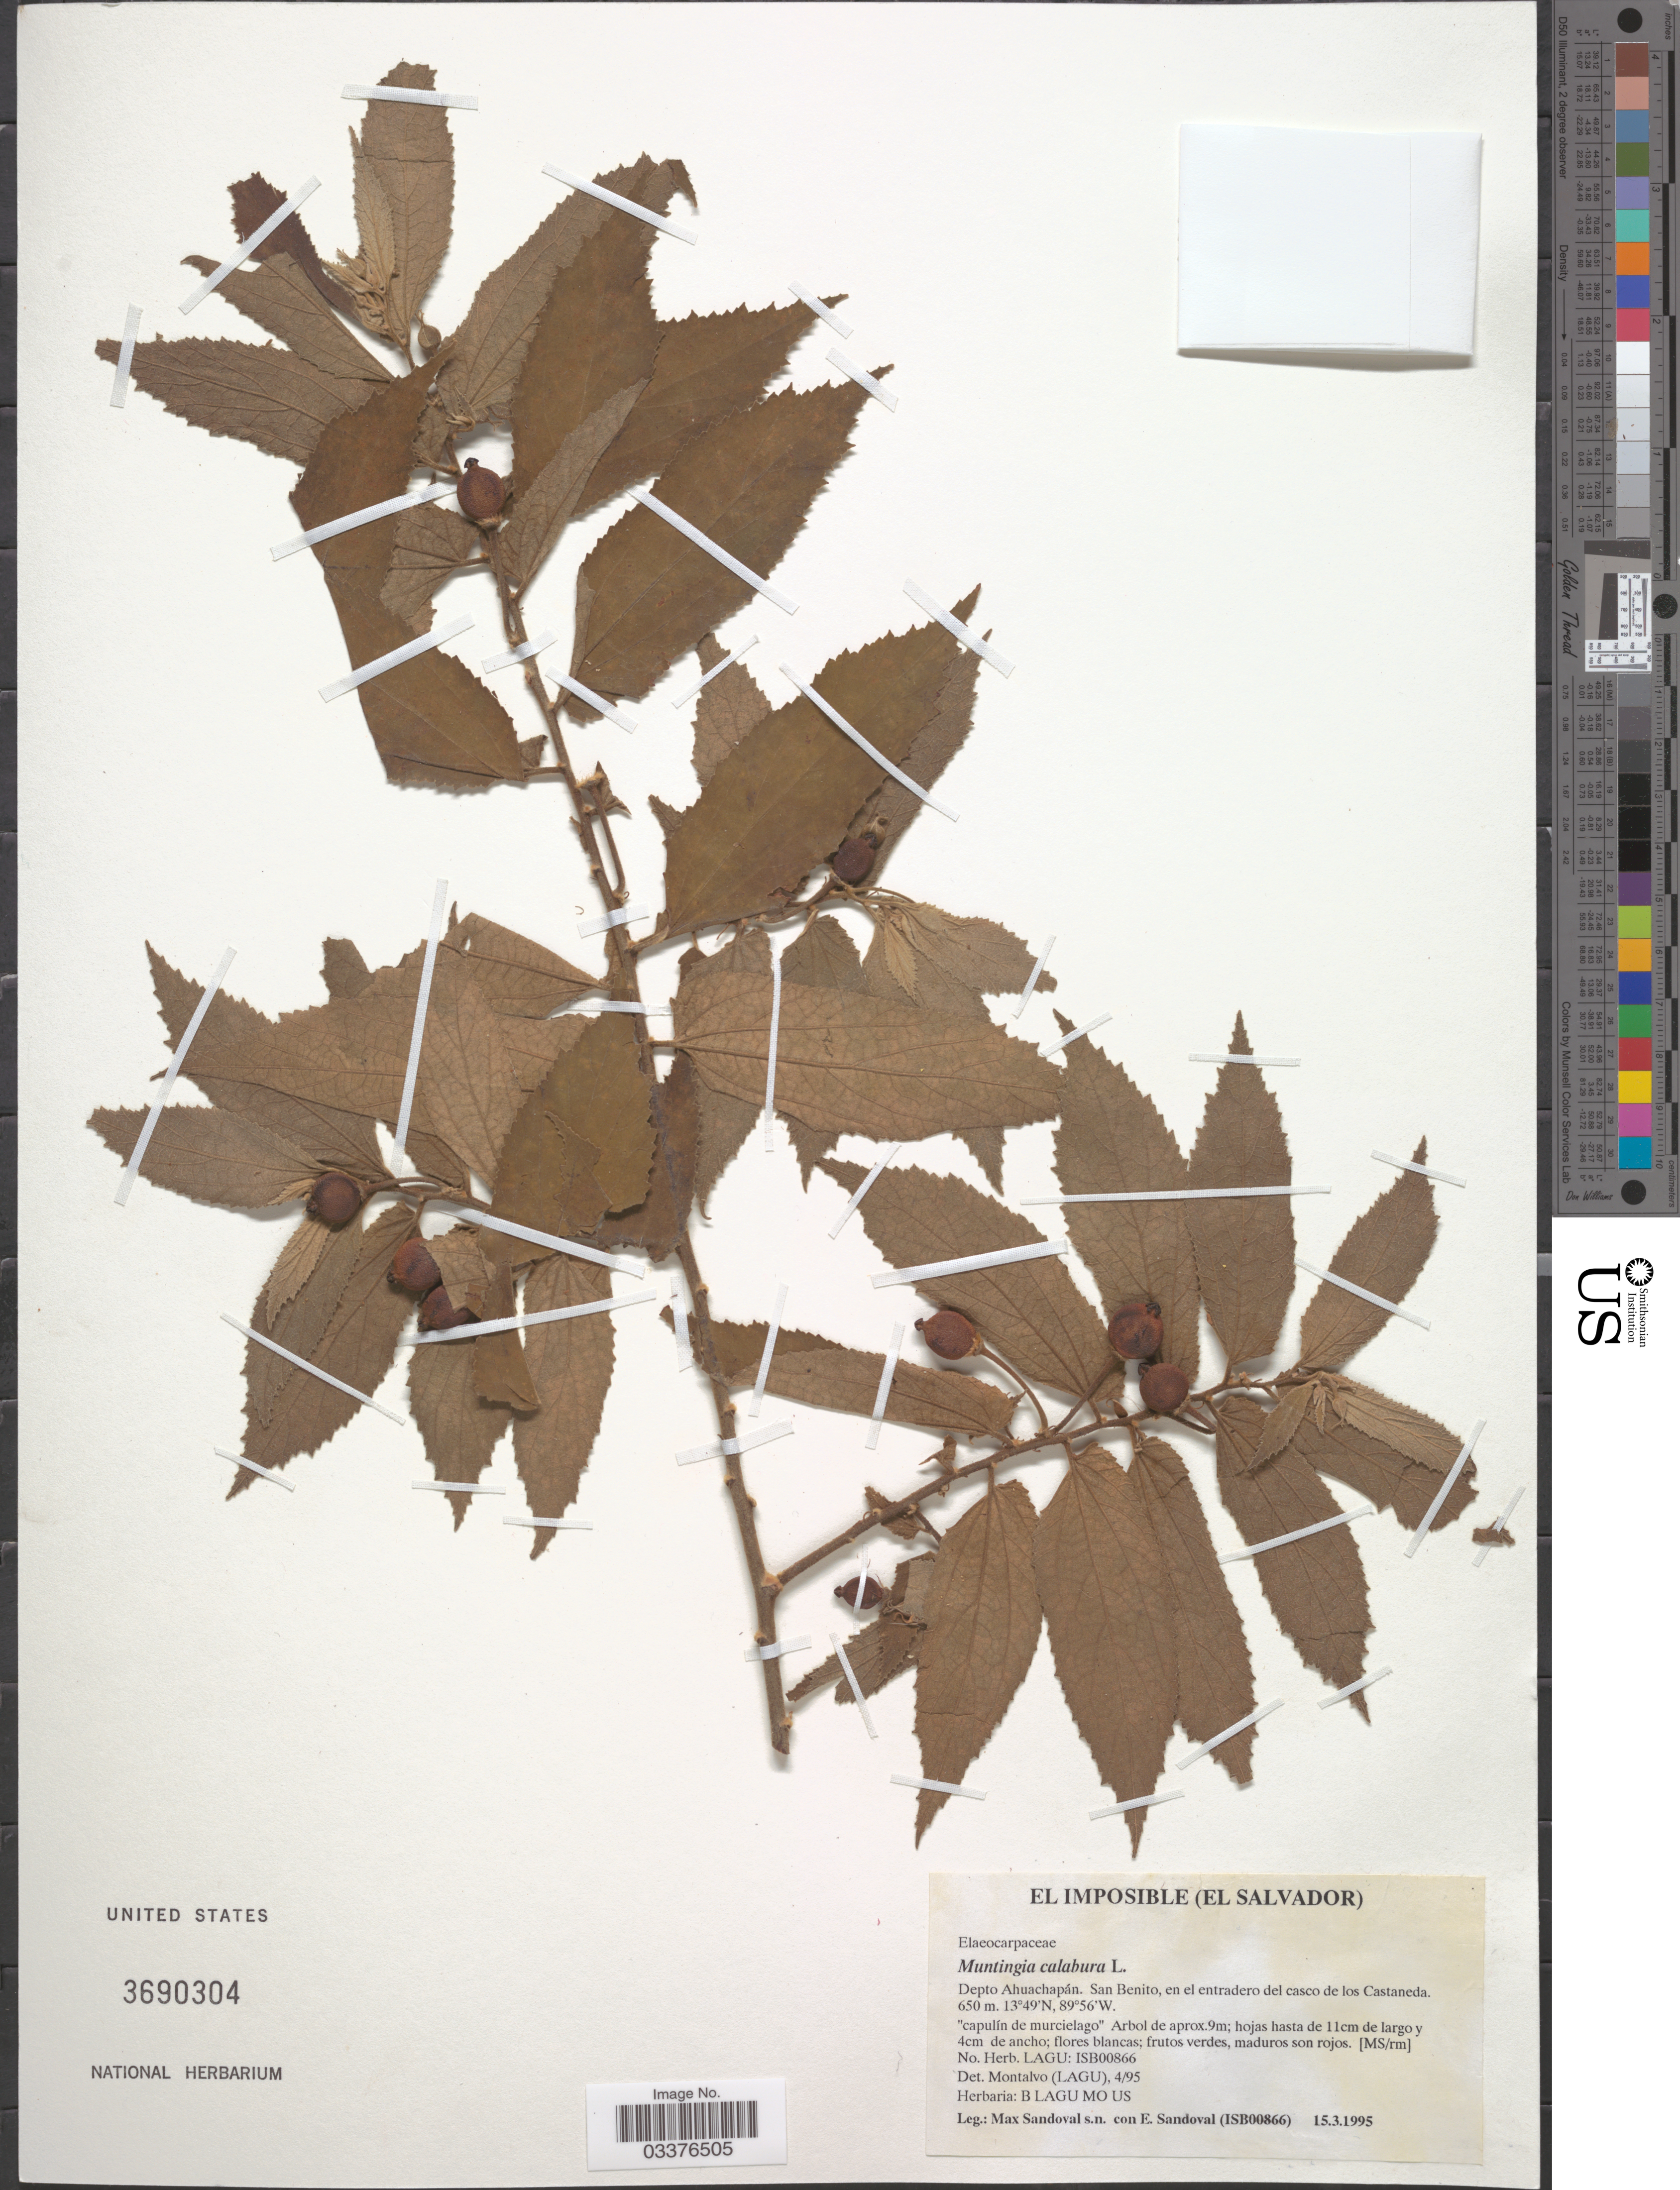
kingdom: Plantae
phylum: Tracheophyta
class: Magnoliopsida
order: Malvales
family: Muntingiaceae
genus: Muntingia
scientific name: Muntingia calabura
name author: L.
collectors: M. Sandoval & E. Sandoval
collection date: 1995-03-15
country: El Salvador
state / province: Ahuachapan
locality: El Imposible (El Salvador). Depto. Ahuachapán. San Benito, en el entradero del casco de los Castaneda.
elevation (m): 650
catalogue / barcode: US 3690304